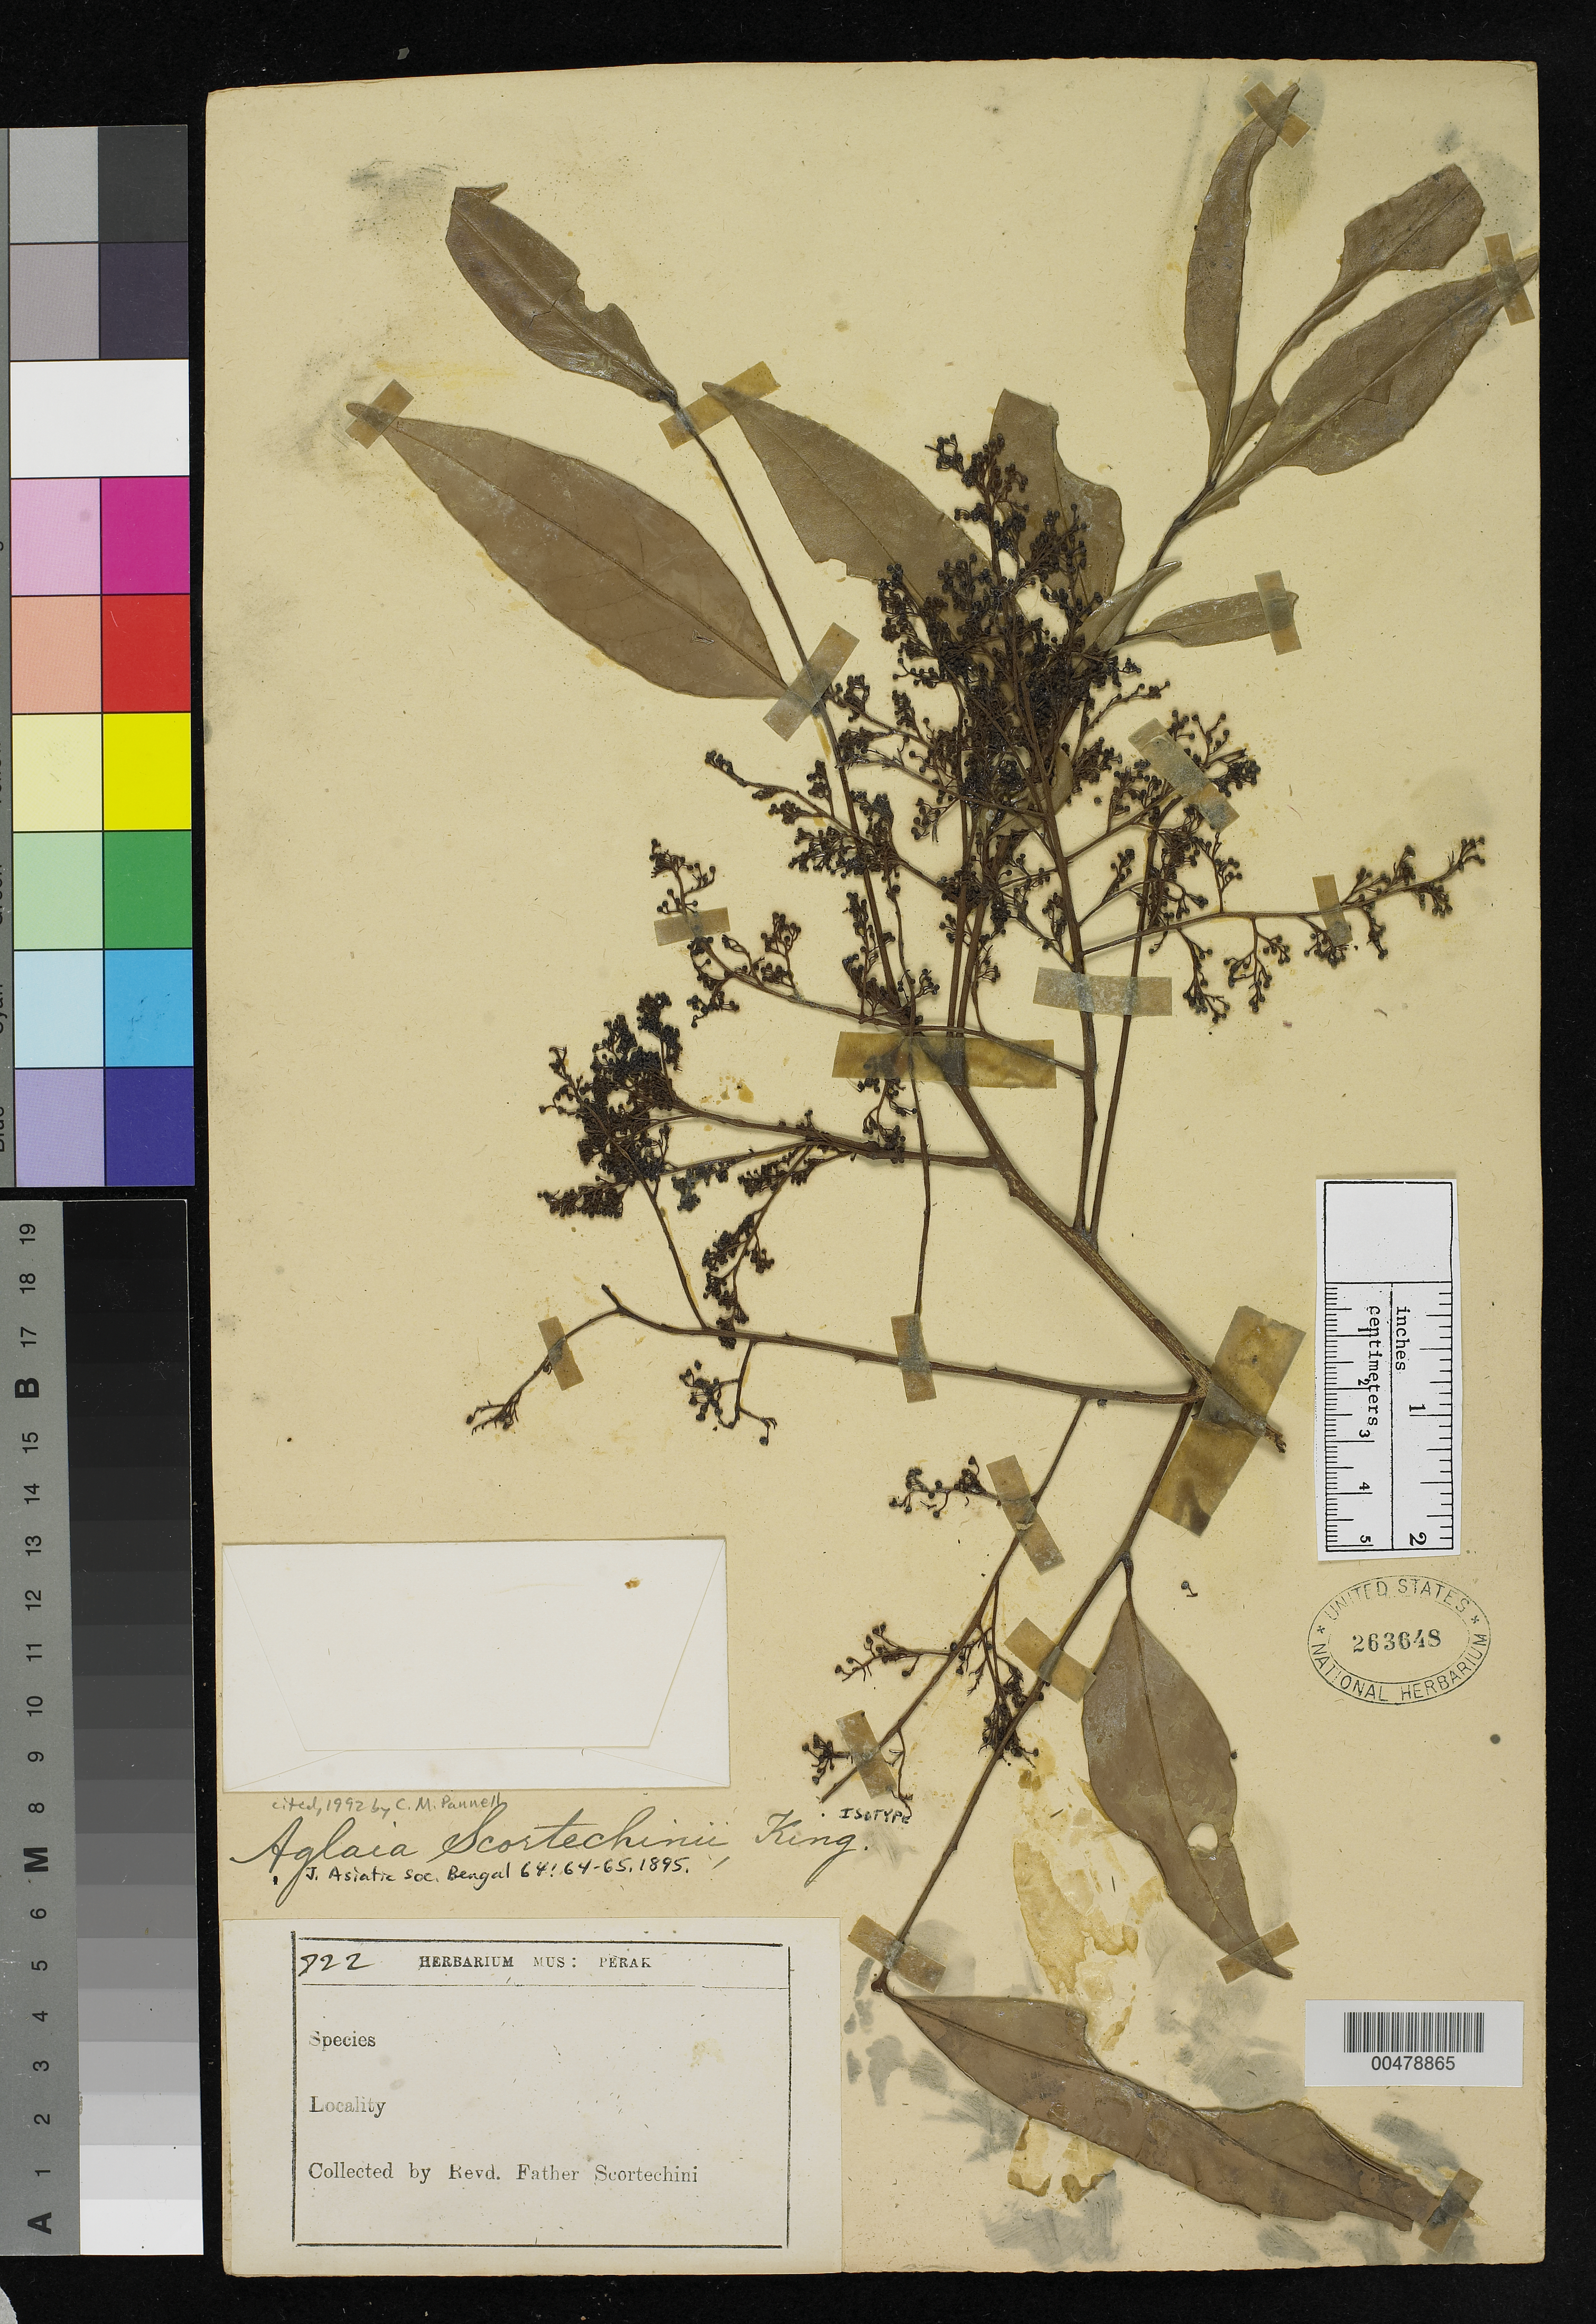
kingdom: Plantae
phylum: Tracheophyta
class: Magnoliopsida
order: Sapindales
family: Meliaceae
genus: Aglaia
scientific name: Aglaia scortechinii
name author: King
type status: Isotype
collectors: B. Scortechini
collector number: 722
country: Malaysia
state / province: Perak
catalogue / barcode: US 263648